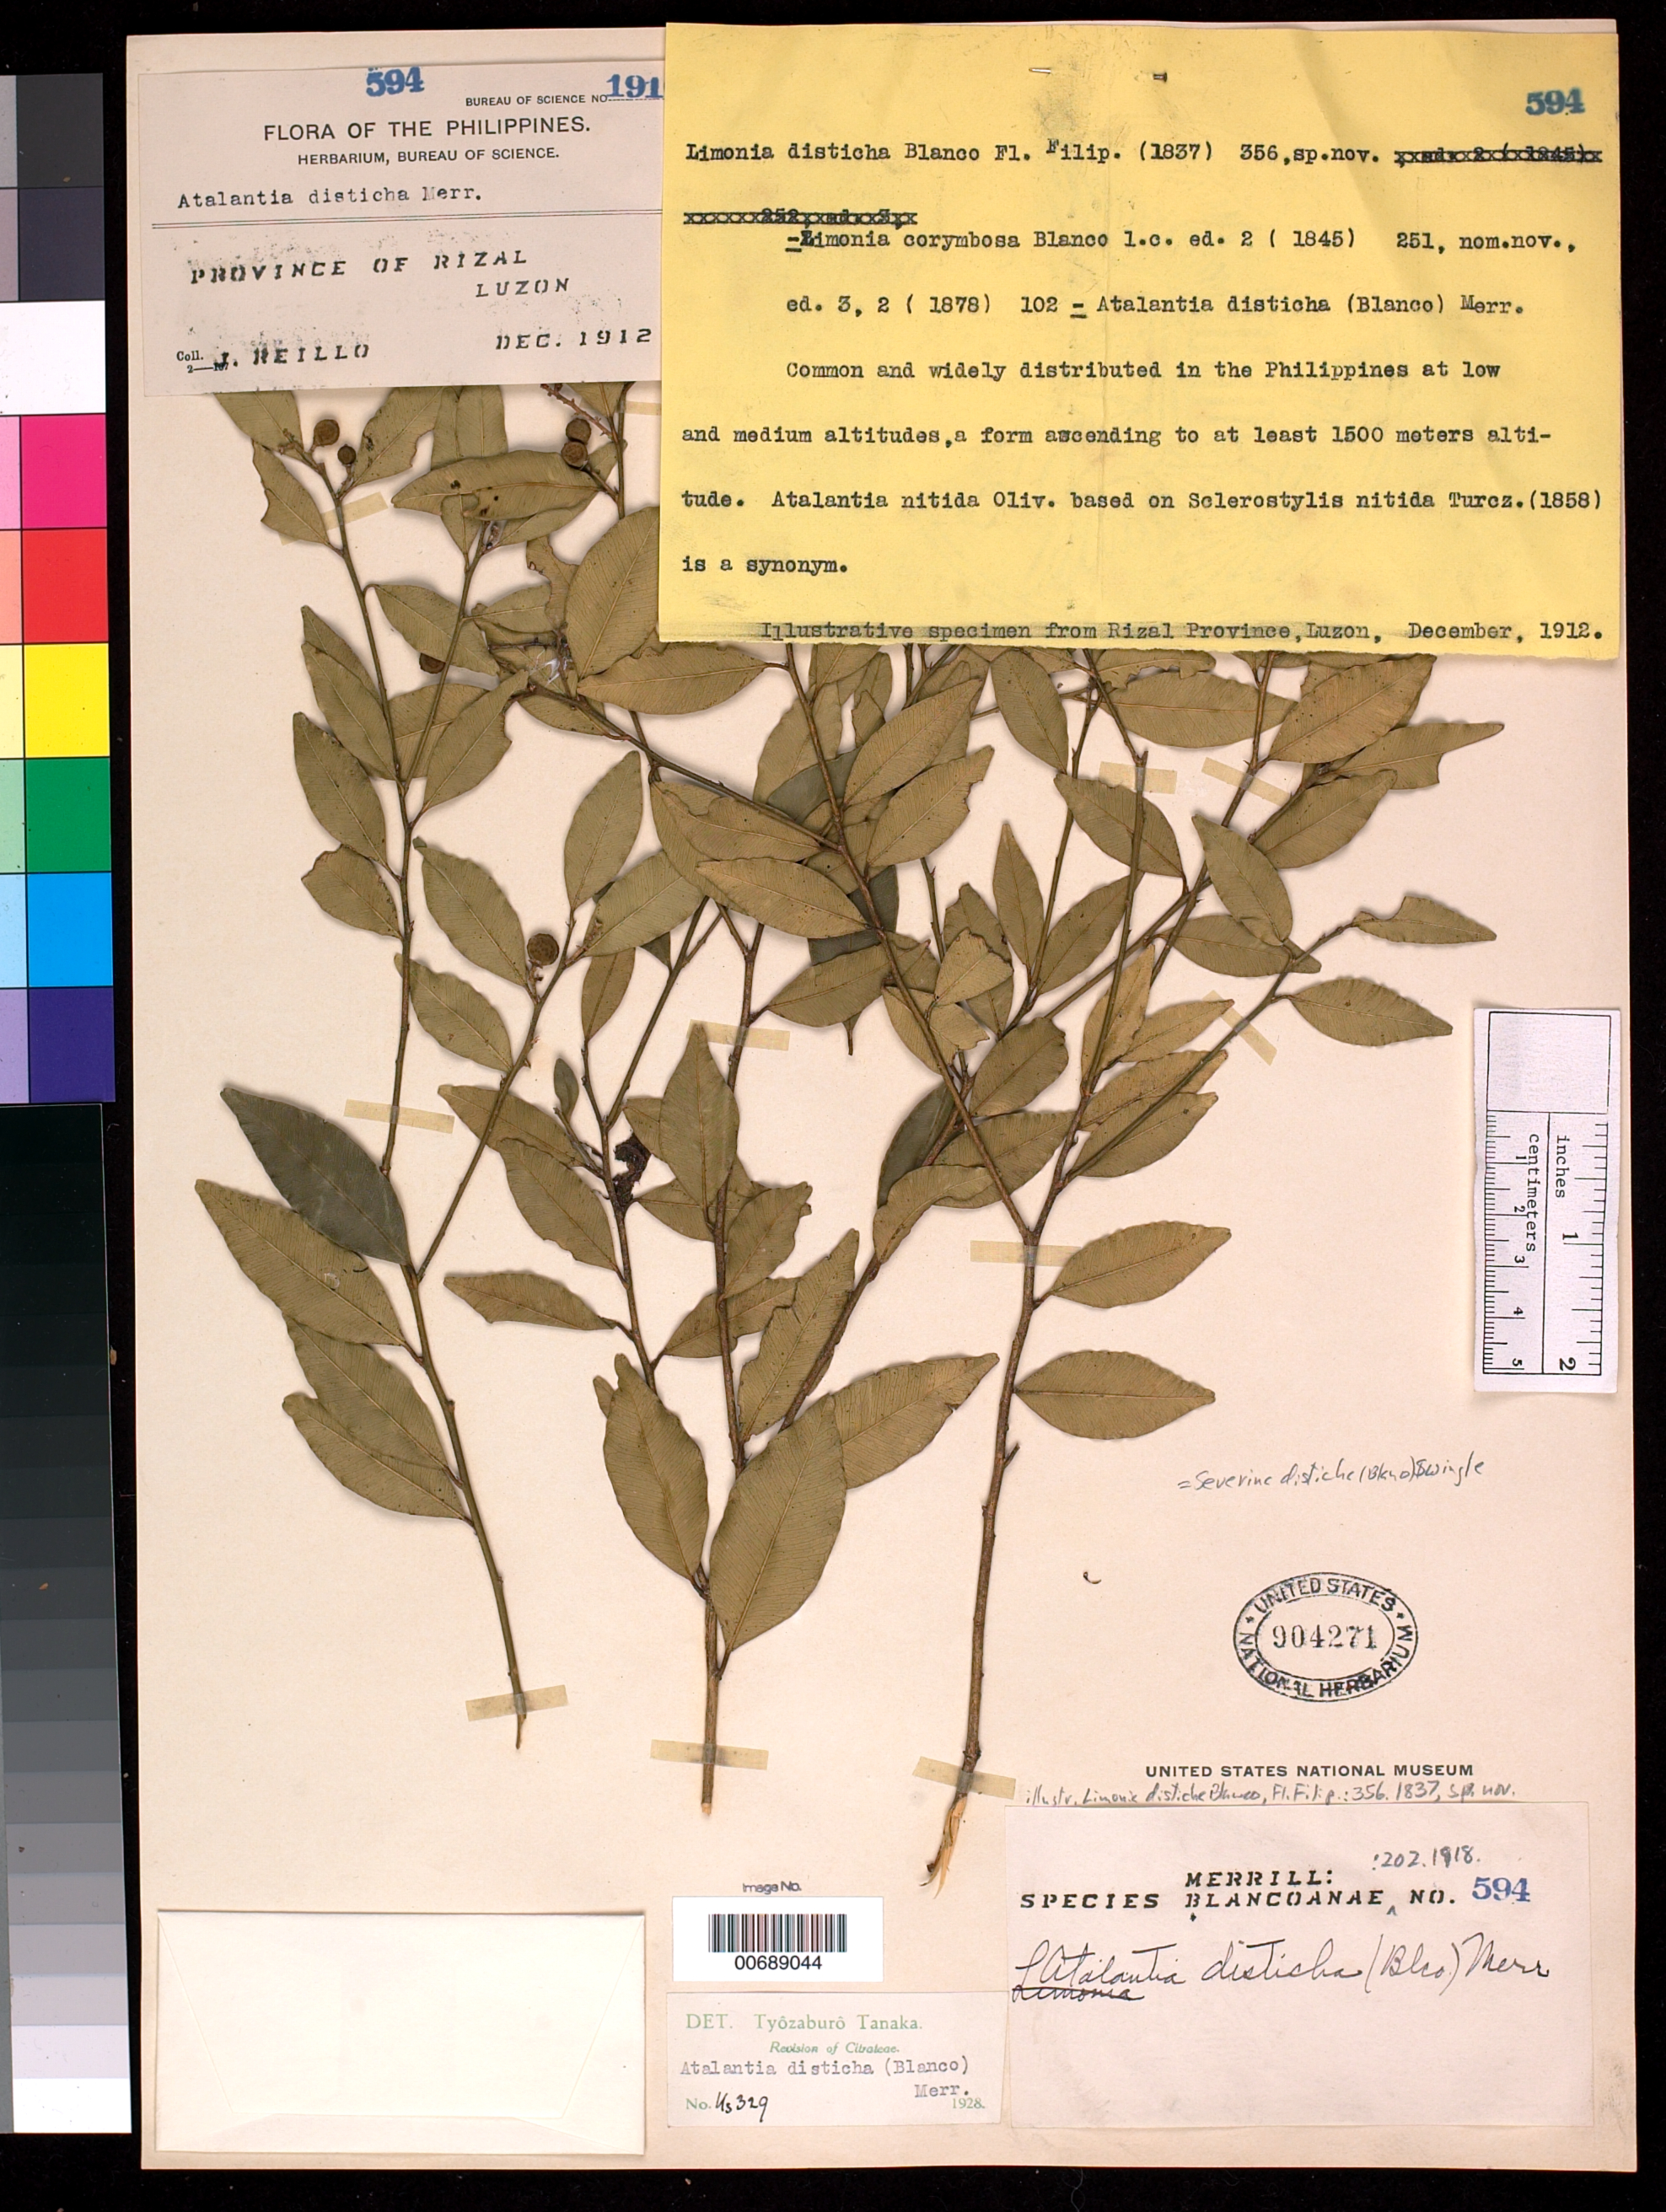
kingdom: Plantae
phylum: Tracheophyta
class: Magnoliopsida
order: Sapindales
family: Rutaceae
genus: Atalantia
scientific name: Atalantia racemosa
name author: Wight ex Hook.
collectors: J. Reillo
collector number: Sp. Blancoan. 0594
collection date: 1912-12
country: Philippines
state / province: Calabarzon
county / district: Rizal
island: Luzon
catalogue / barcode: US 904271